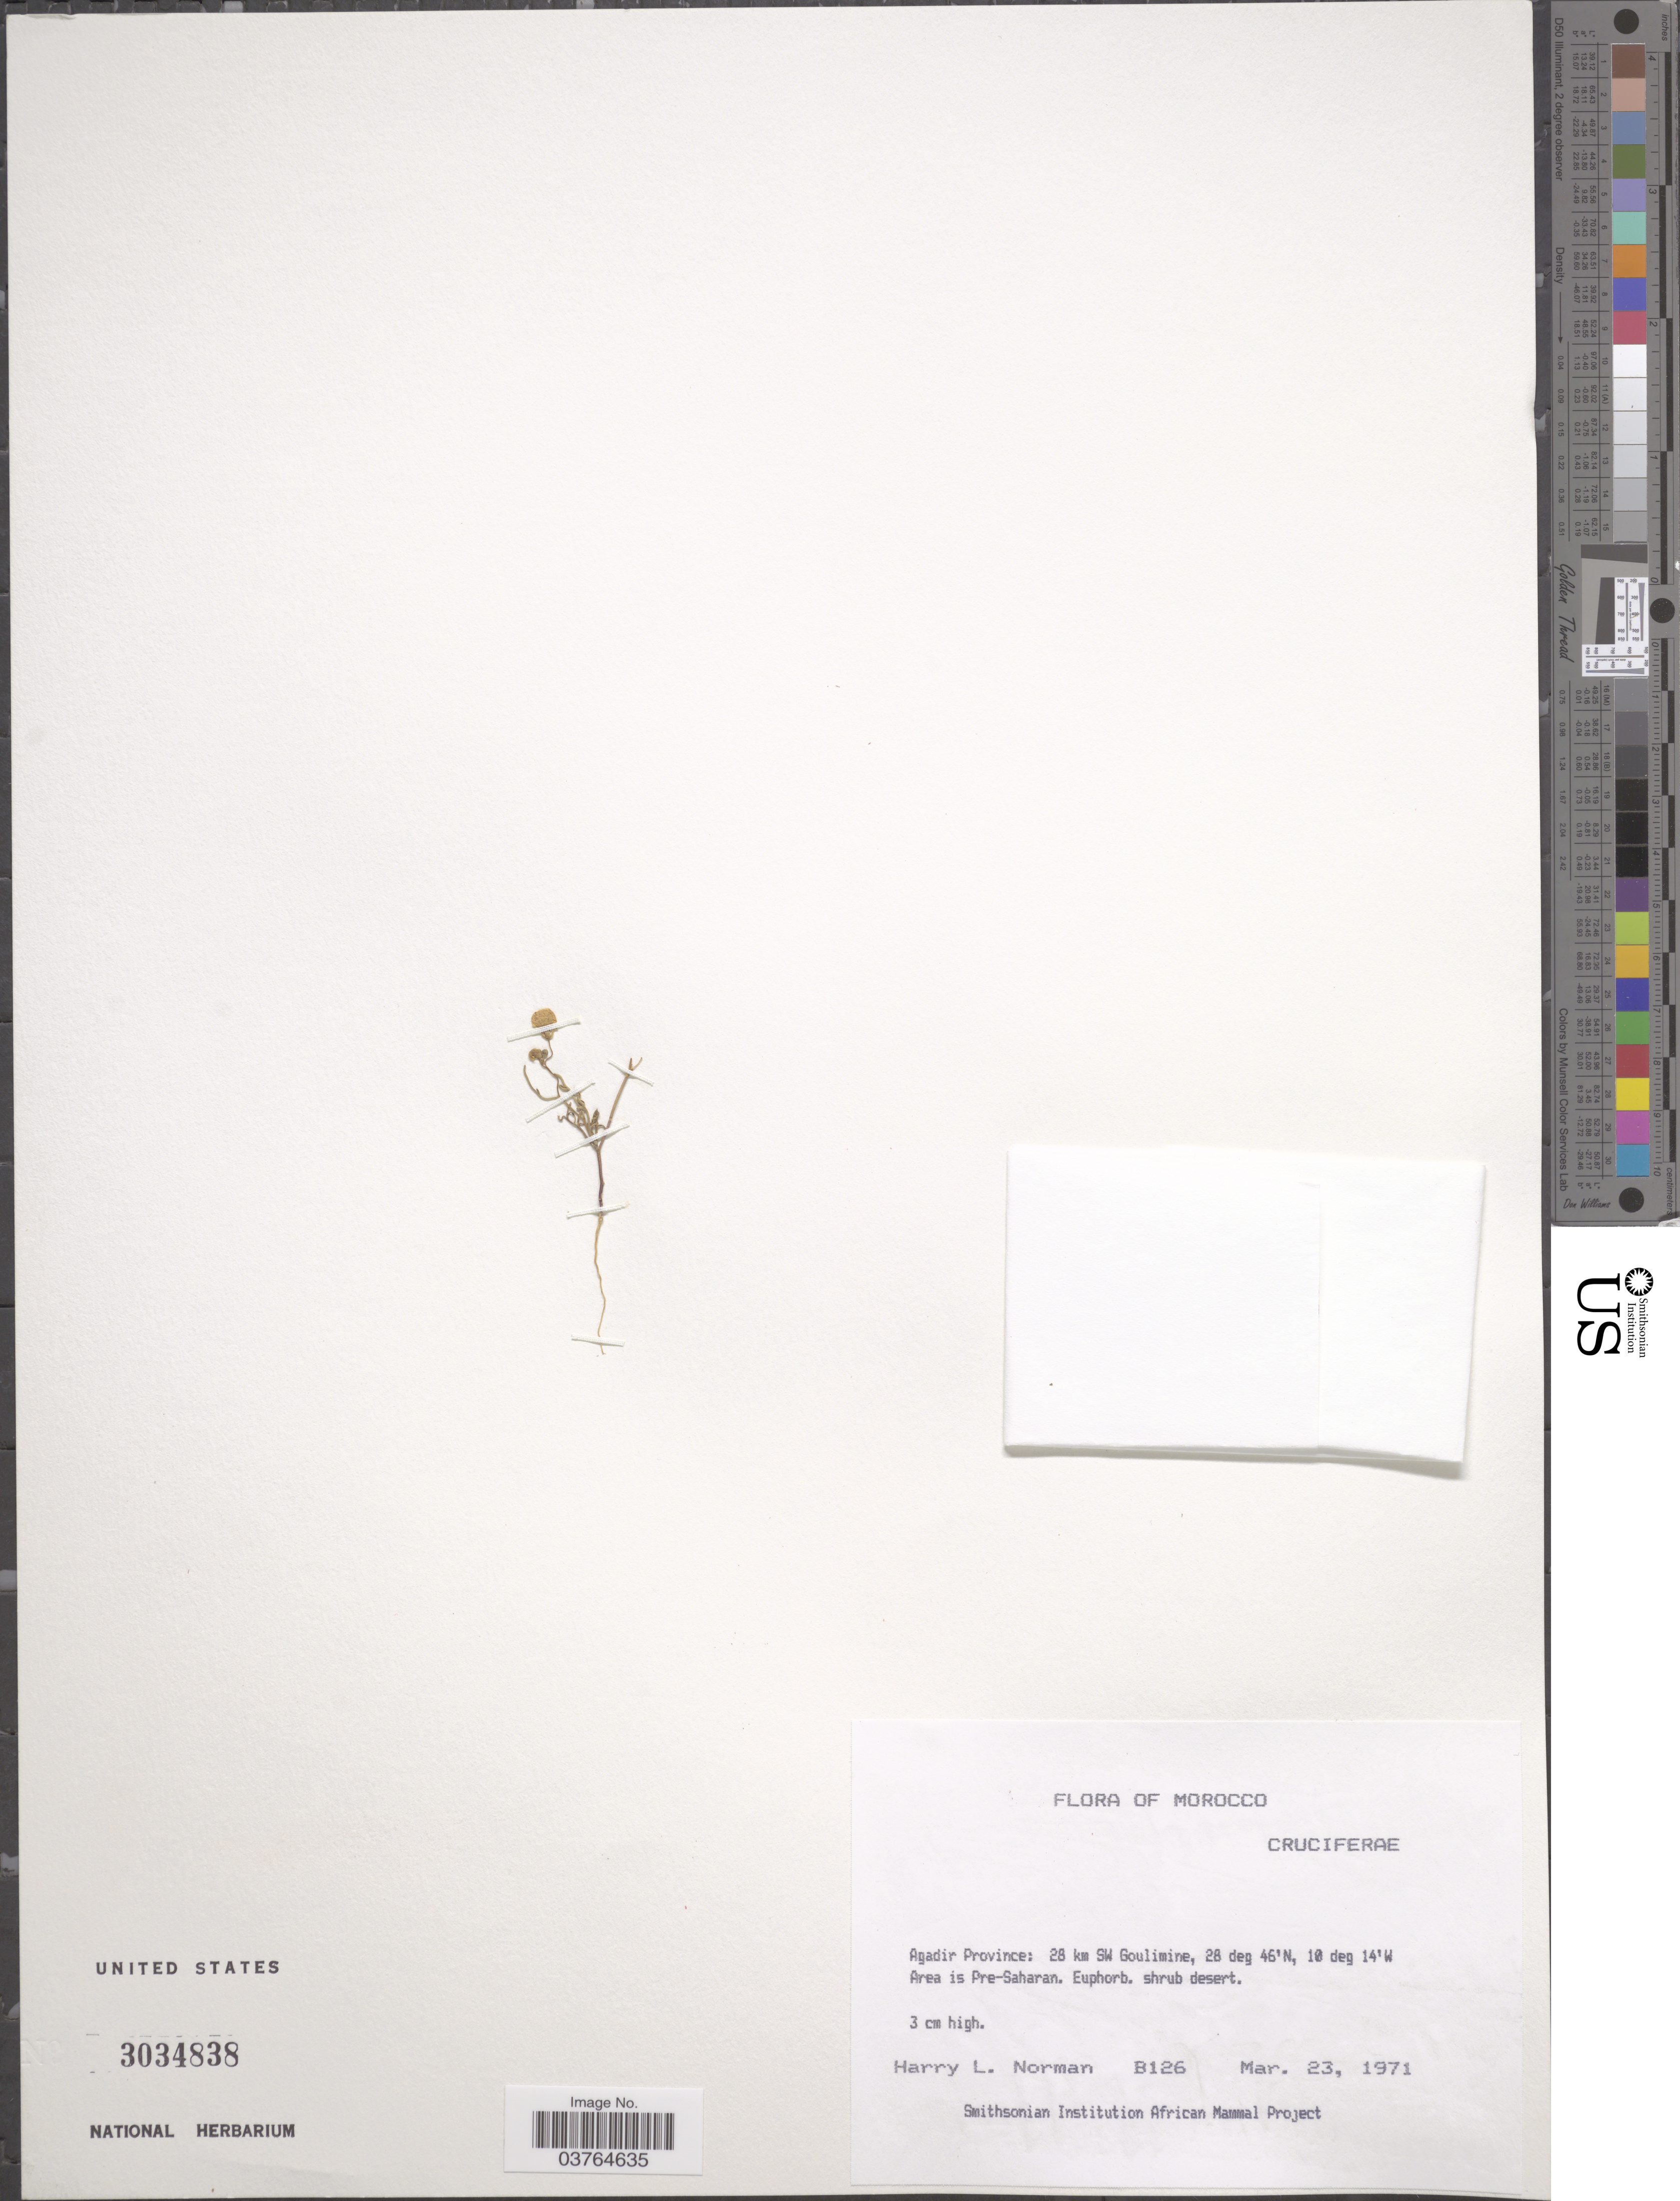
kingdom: Plantae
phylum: Tracheophyta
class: Magnoliopsida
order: Brassicales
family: Brassicaceae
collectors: Norman, H.L.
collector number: B126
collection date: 1971-03-23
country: Morocco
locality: Agadir Province: 28 km SW Goulimine, Area is Pre-Saharan.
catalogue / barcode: US 3034838